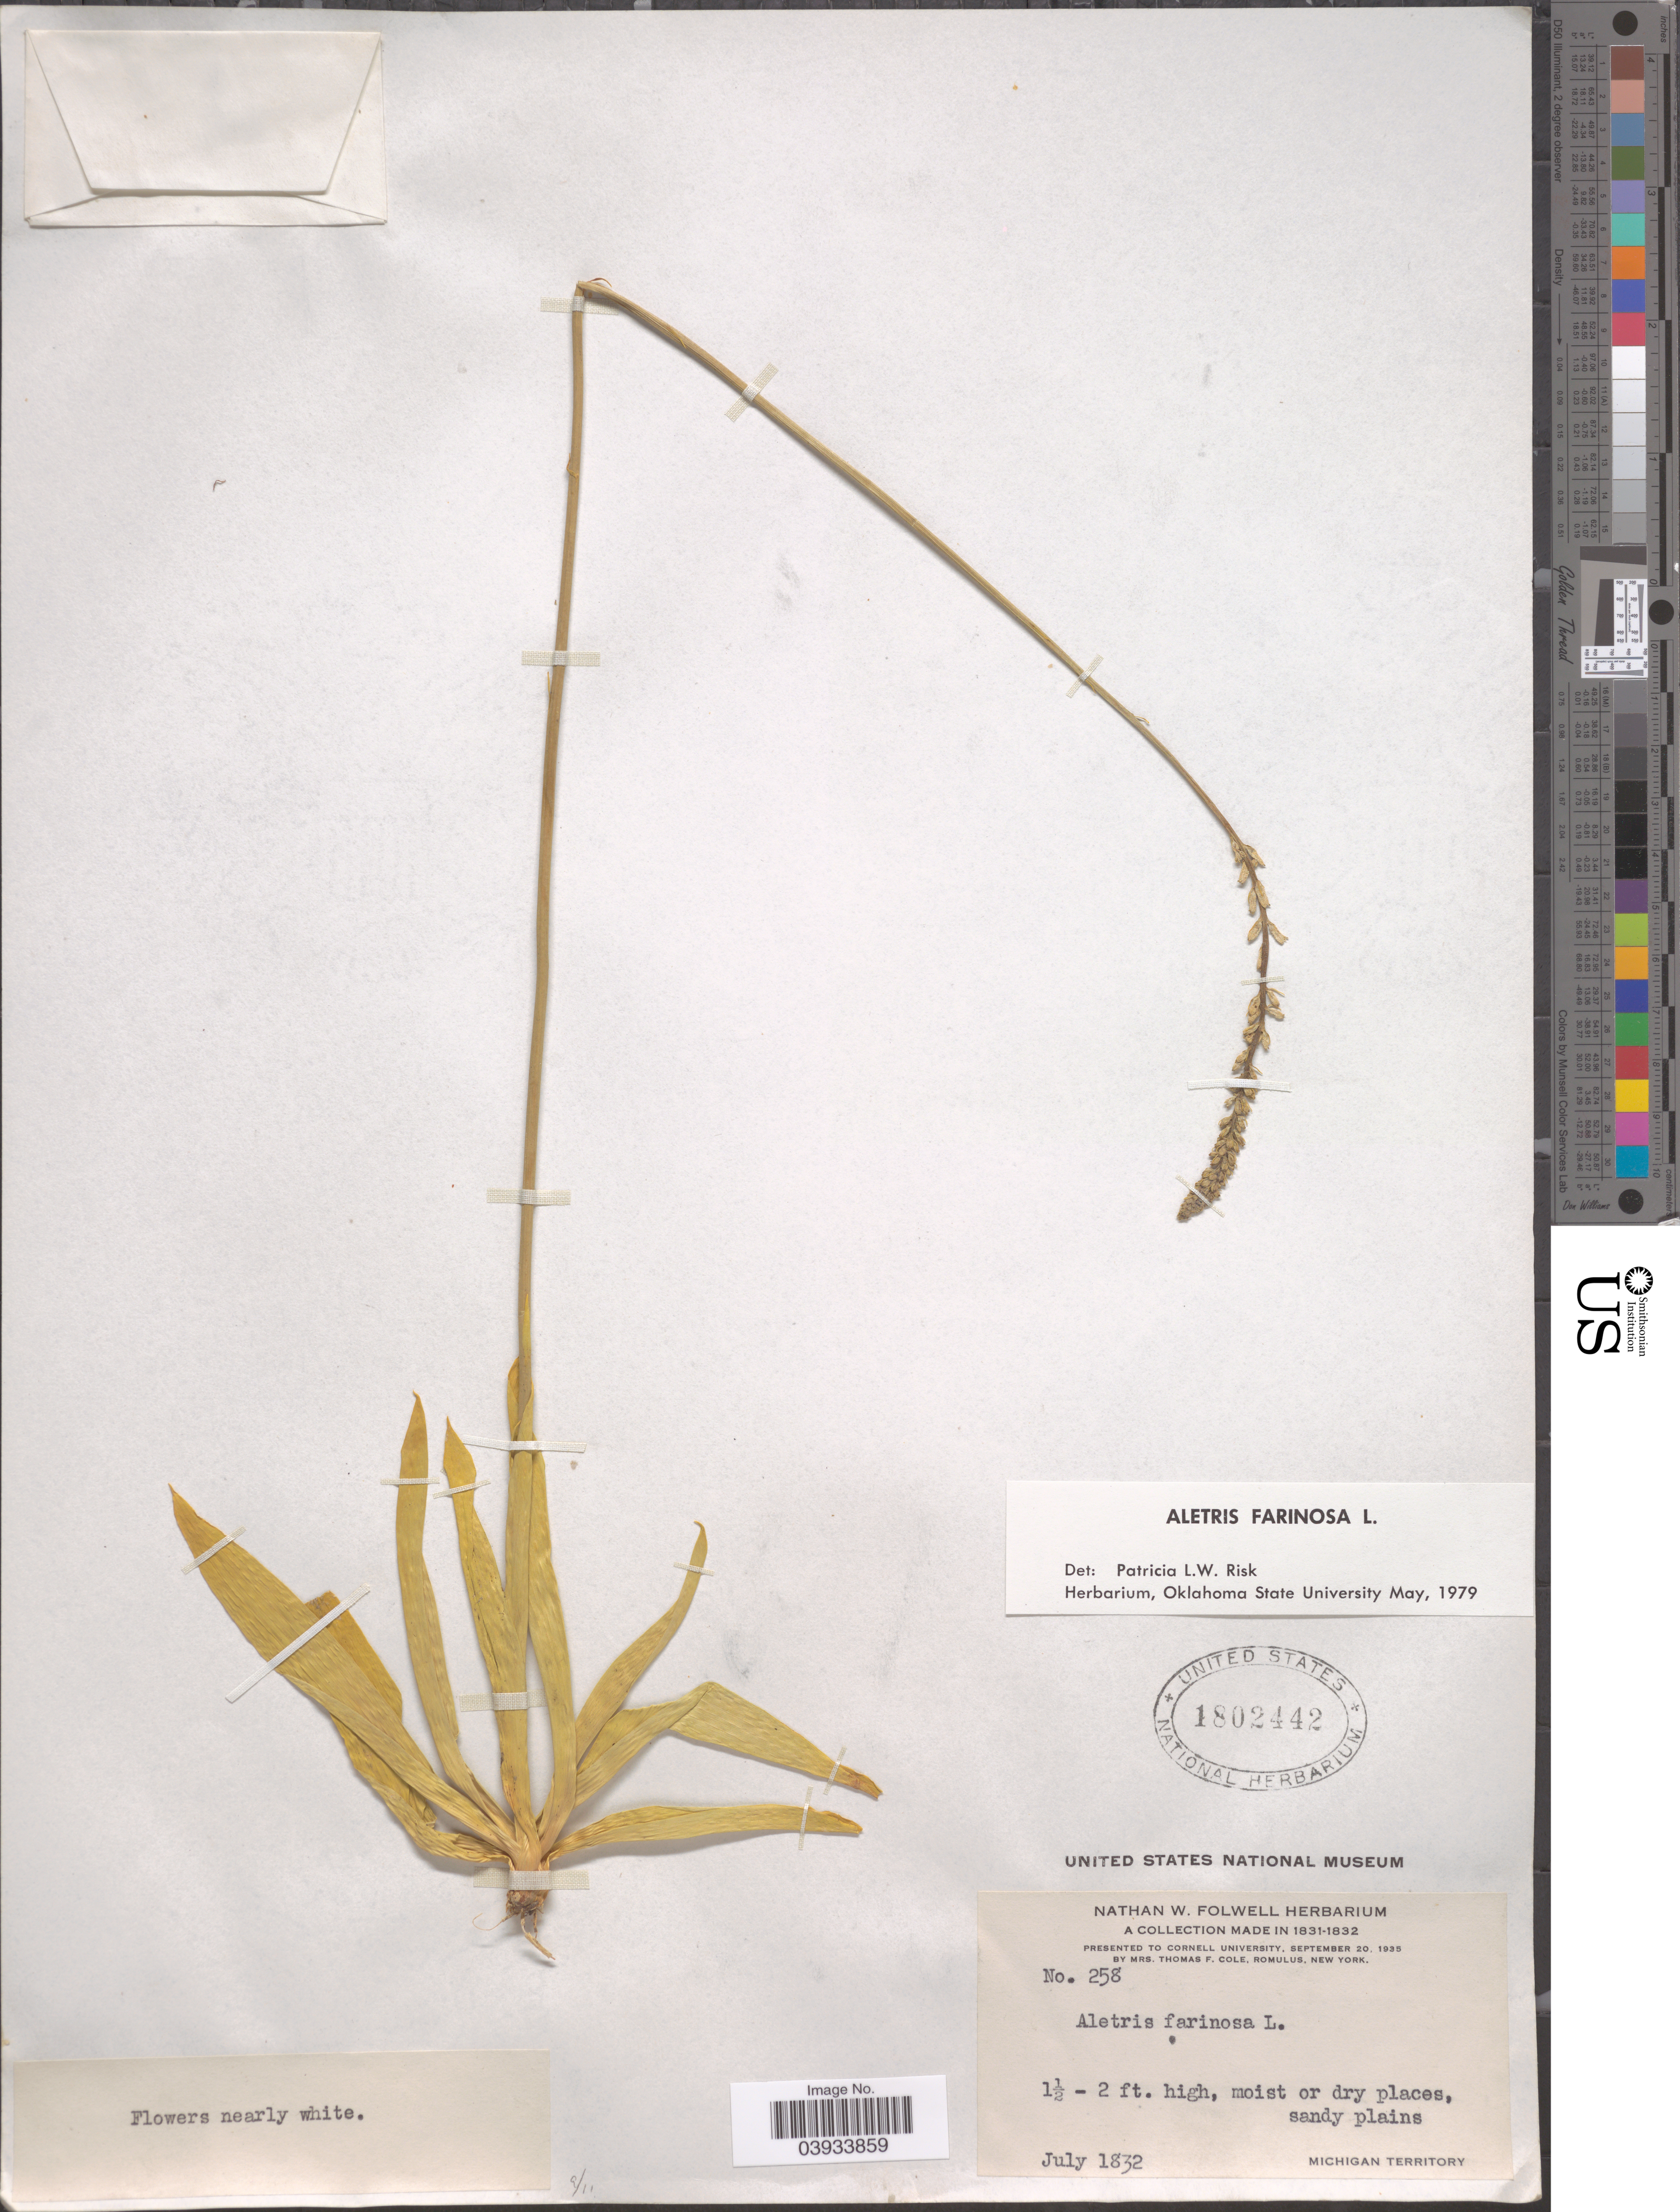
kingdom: Plantae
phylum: Tracheophyta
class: Liliopsida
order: Dioscoreales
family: Nartheciaceae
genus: Aletris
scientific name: Aletris farinosa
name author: L.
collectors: ex herb. Nathan W. Folwell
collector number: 258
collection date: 1832-07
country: United States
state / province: Michigan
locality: Michigan territory.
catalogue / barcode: US 1802442